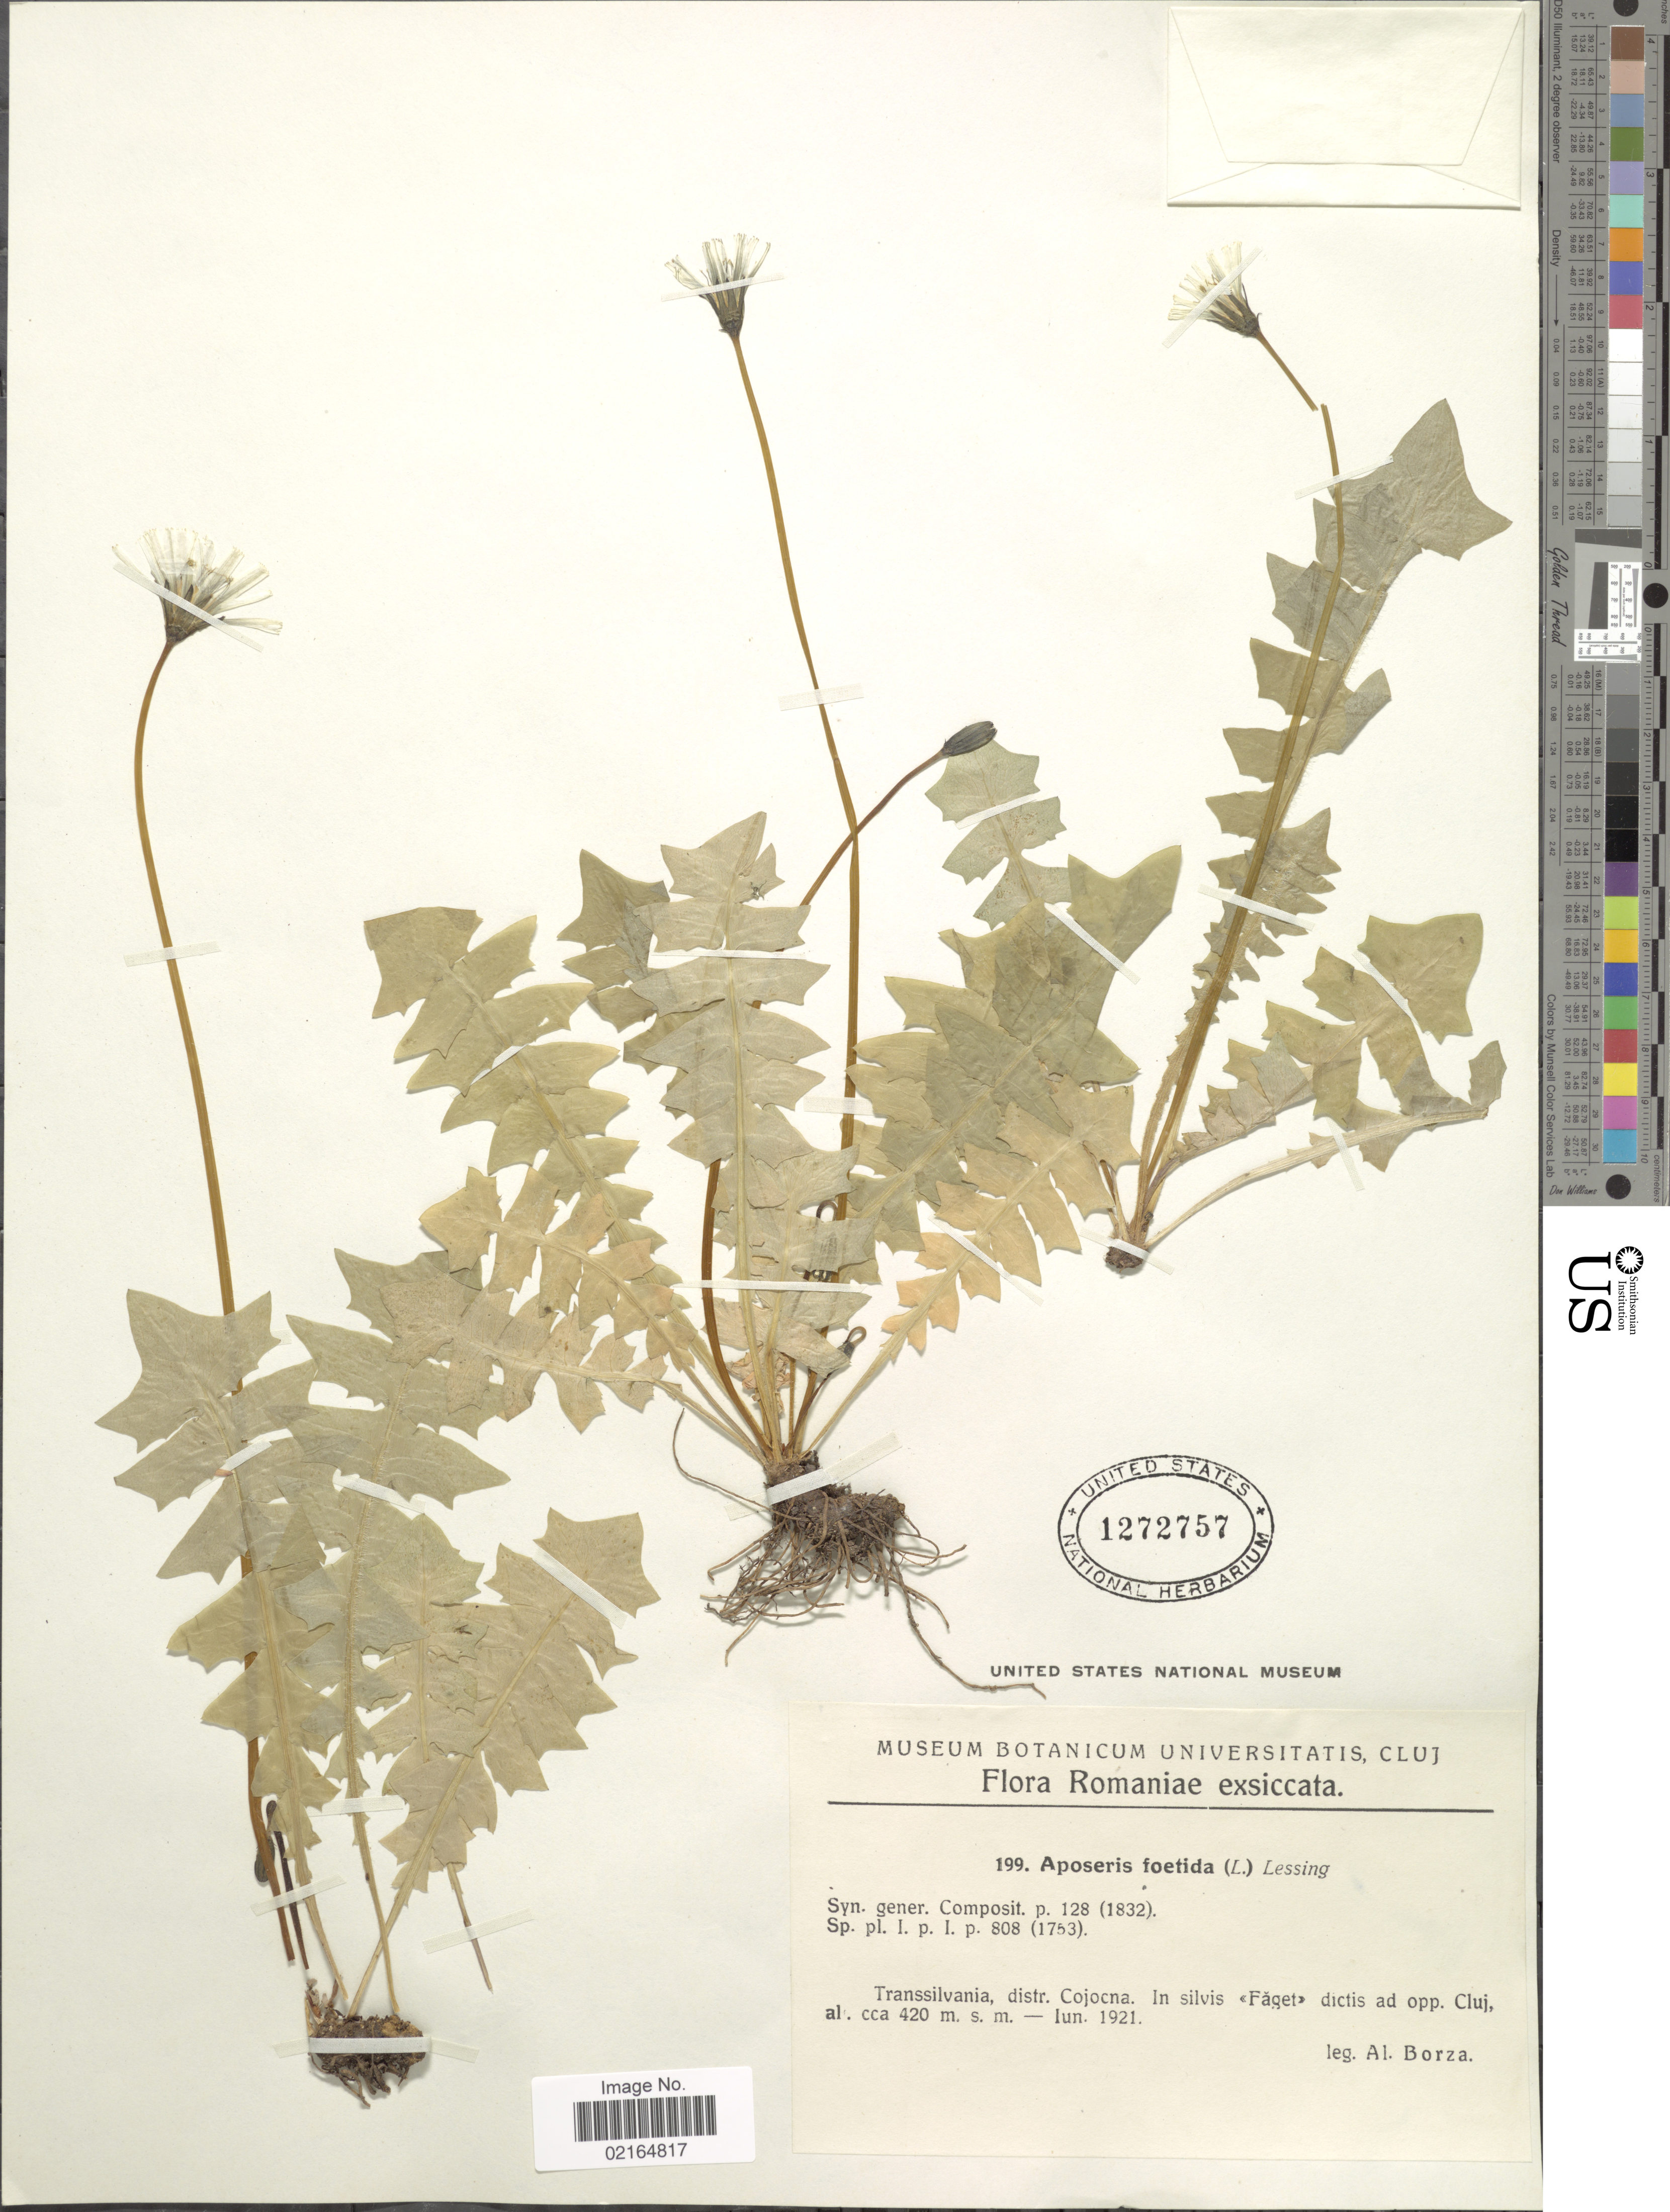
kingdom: Plantae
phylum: Tracheophyta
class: Magnoliopsida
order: Asterales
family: Asteraceae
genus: Aposeris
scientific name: Aposeris foetida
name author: (L.) Less.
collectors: A. Borza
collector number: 199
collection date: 1921-06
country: Romania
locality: Romaniae, Transsilvania, distr. Cojona, in silvis <<Faget>> dictis ad opp. Cluj.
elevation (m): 420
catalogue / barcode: US 1272757